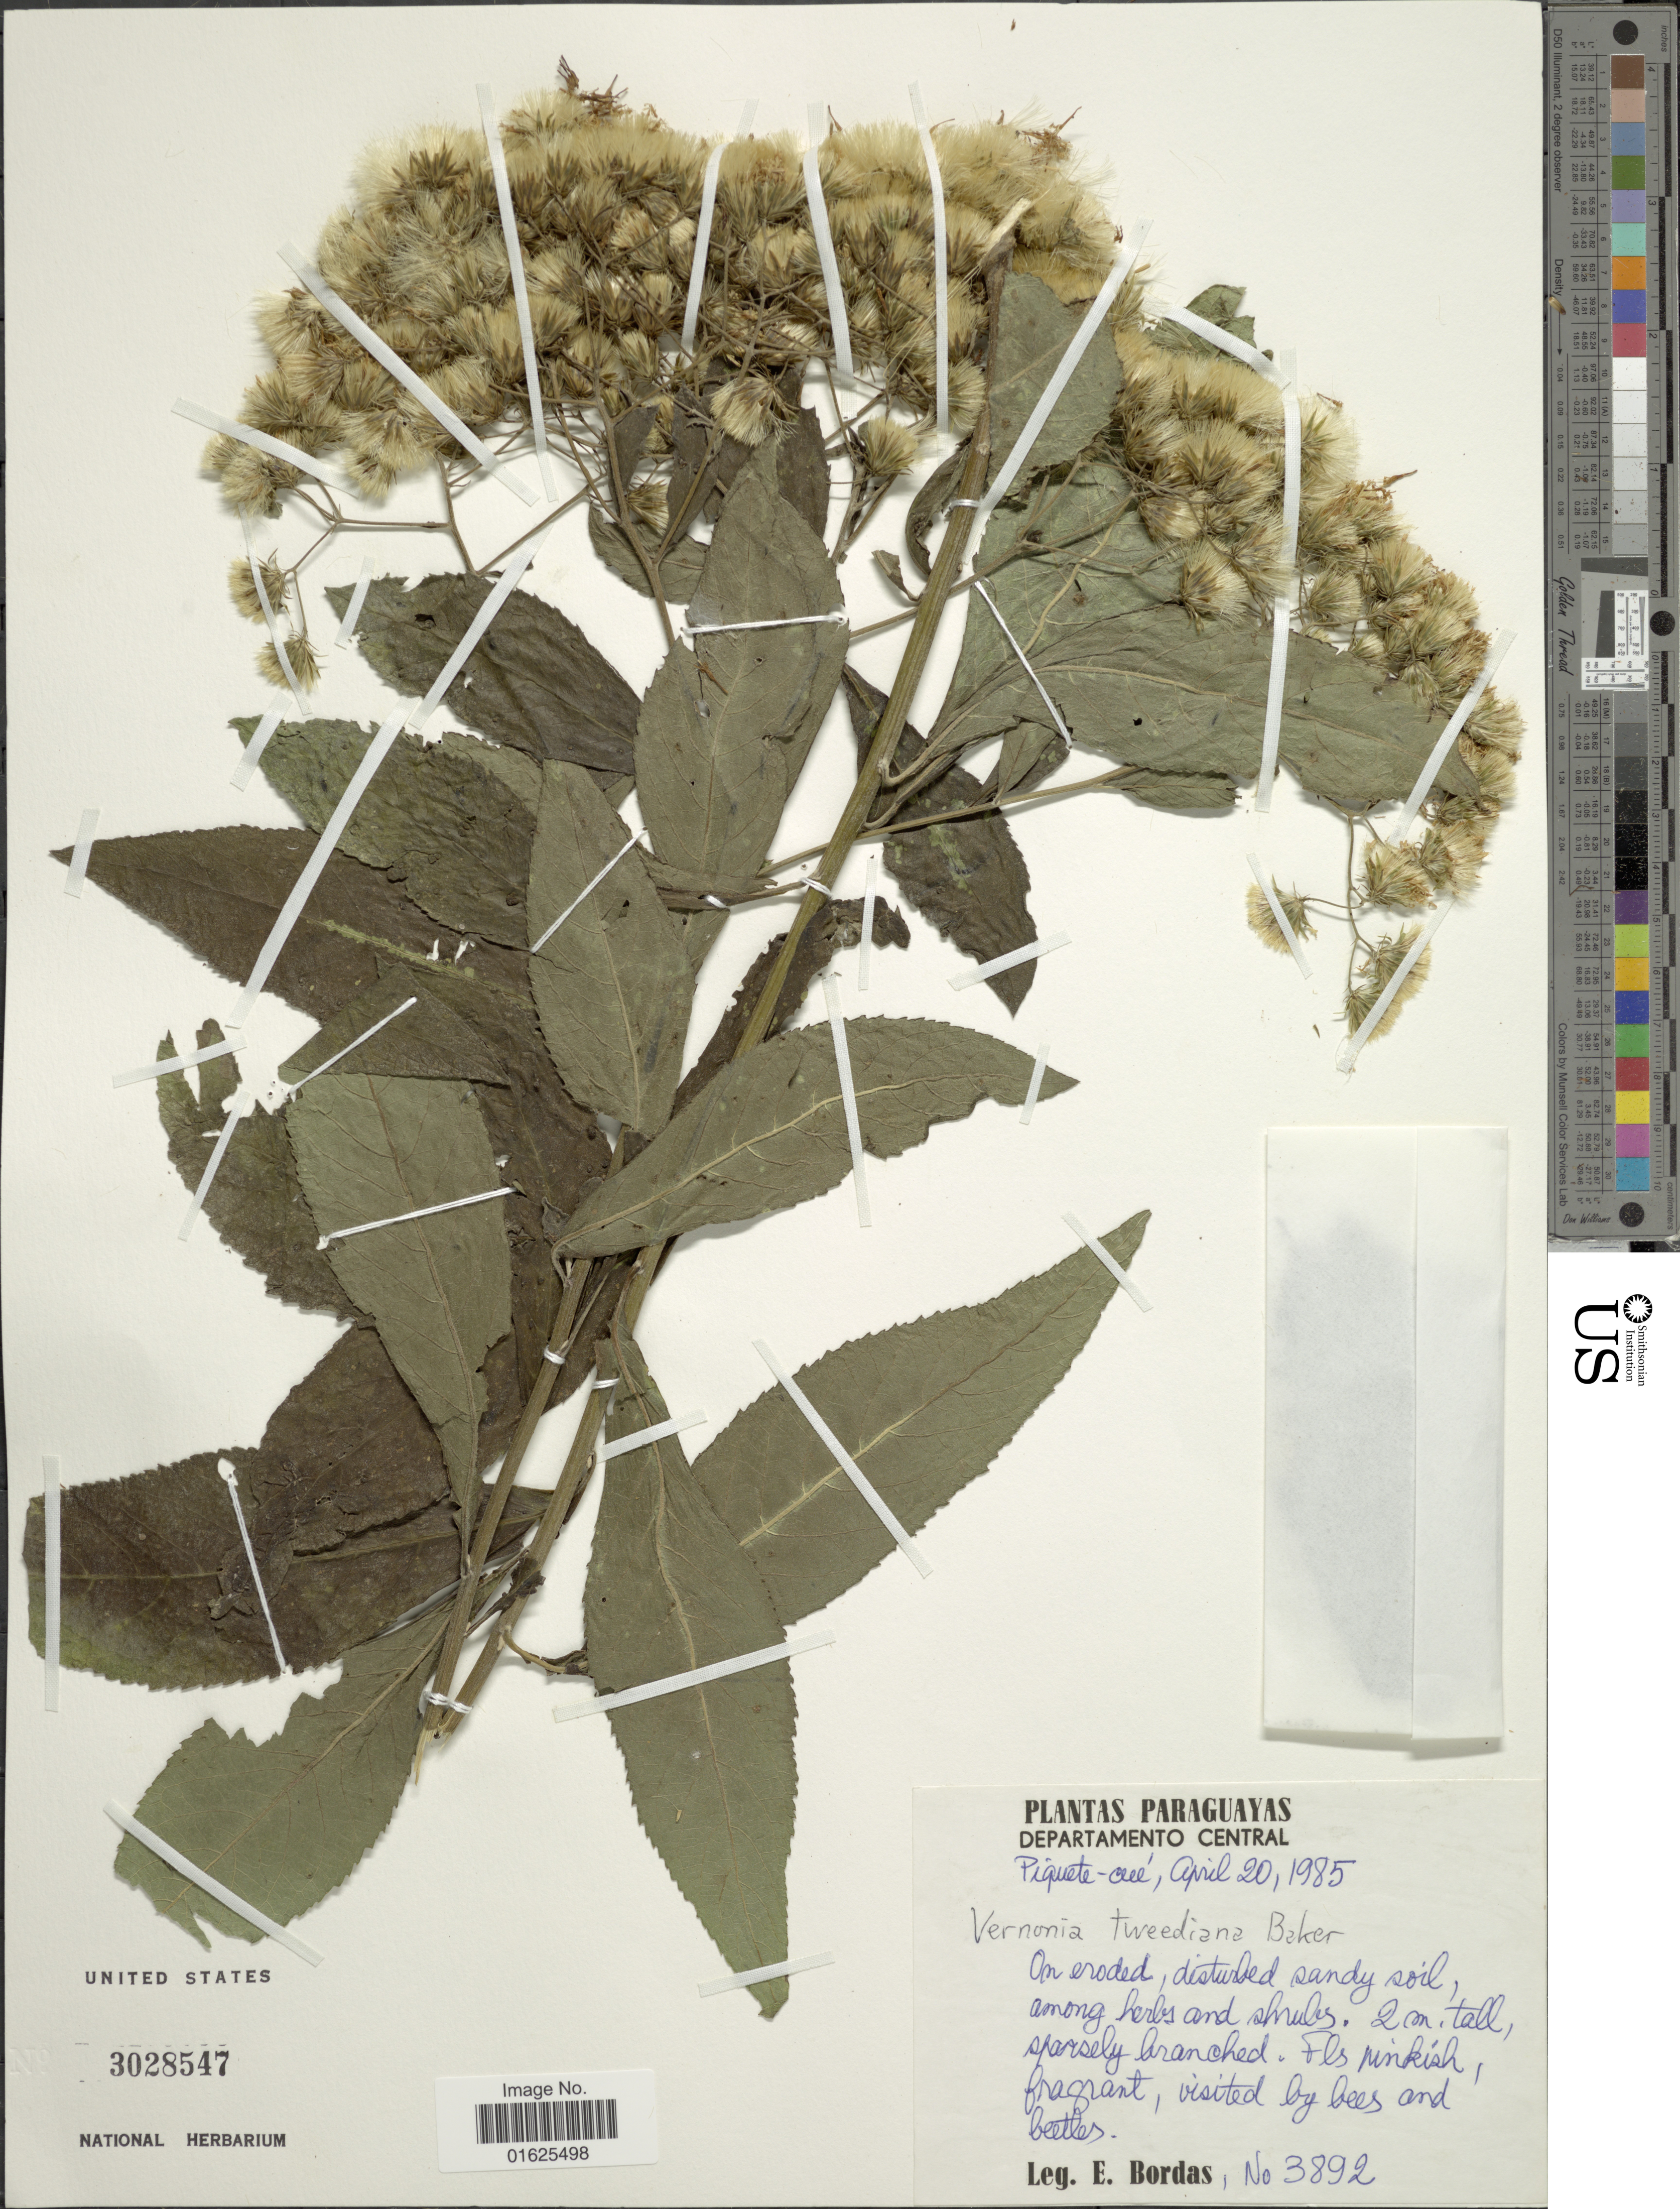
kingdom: Plantae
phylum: Tracheophyta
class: Magnoliopsida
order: Asterales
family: Asteraceae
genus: Vernonanthura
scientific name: Vernonanthura tweedieana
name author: (Baker) H. Rob.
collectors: E. Bordas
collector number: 3892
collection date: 1985-04-20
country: Paraguay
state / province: Central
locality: Departamento Central, Piquete-cue.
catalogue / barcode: US 3028547